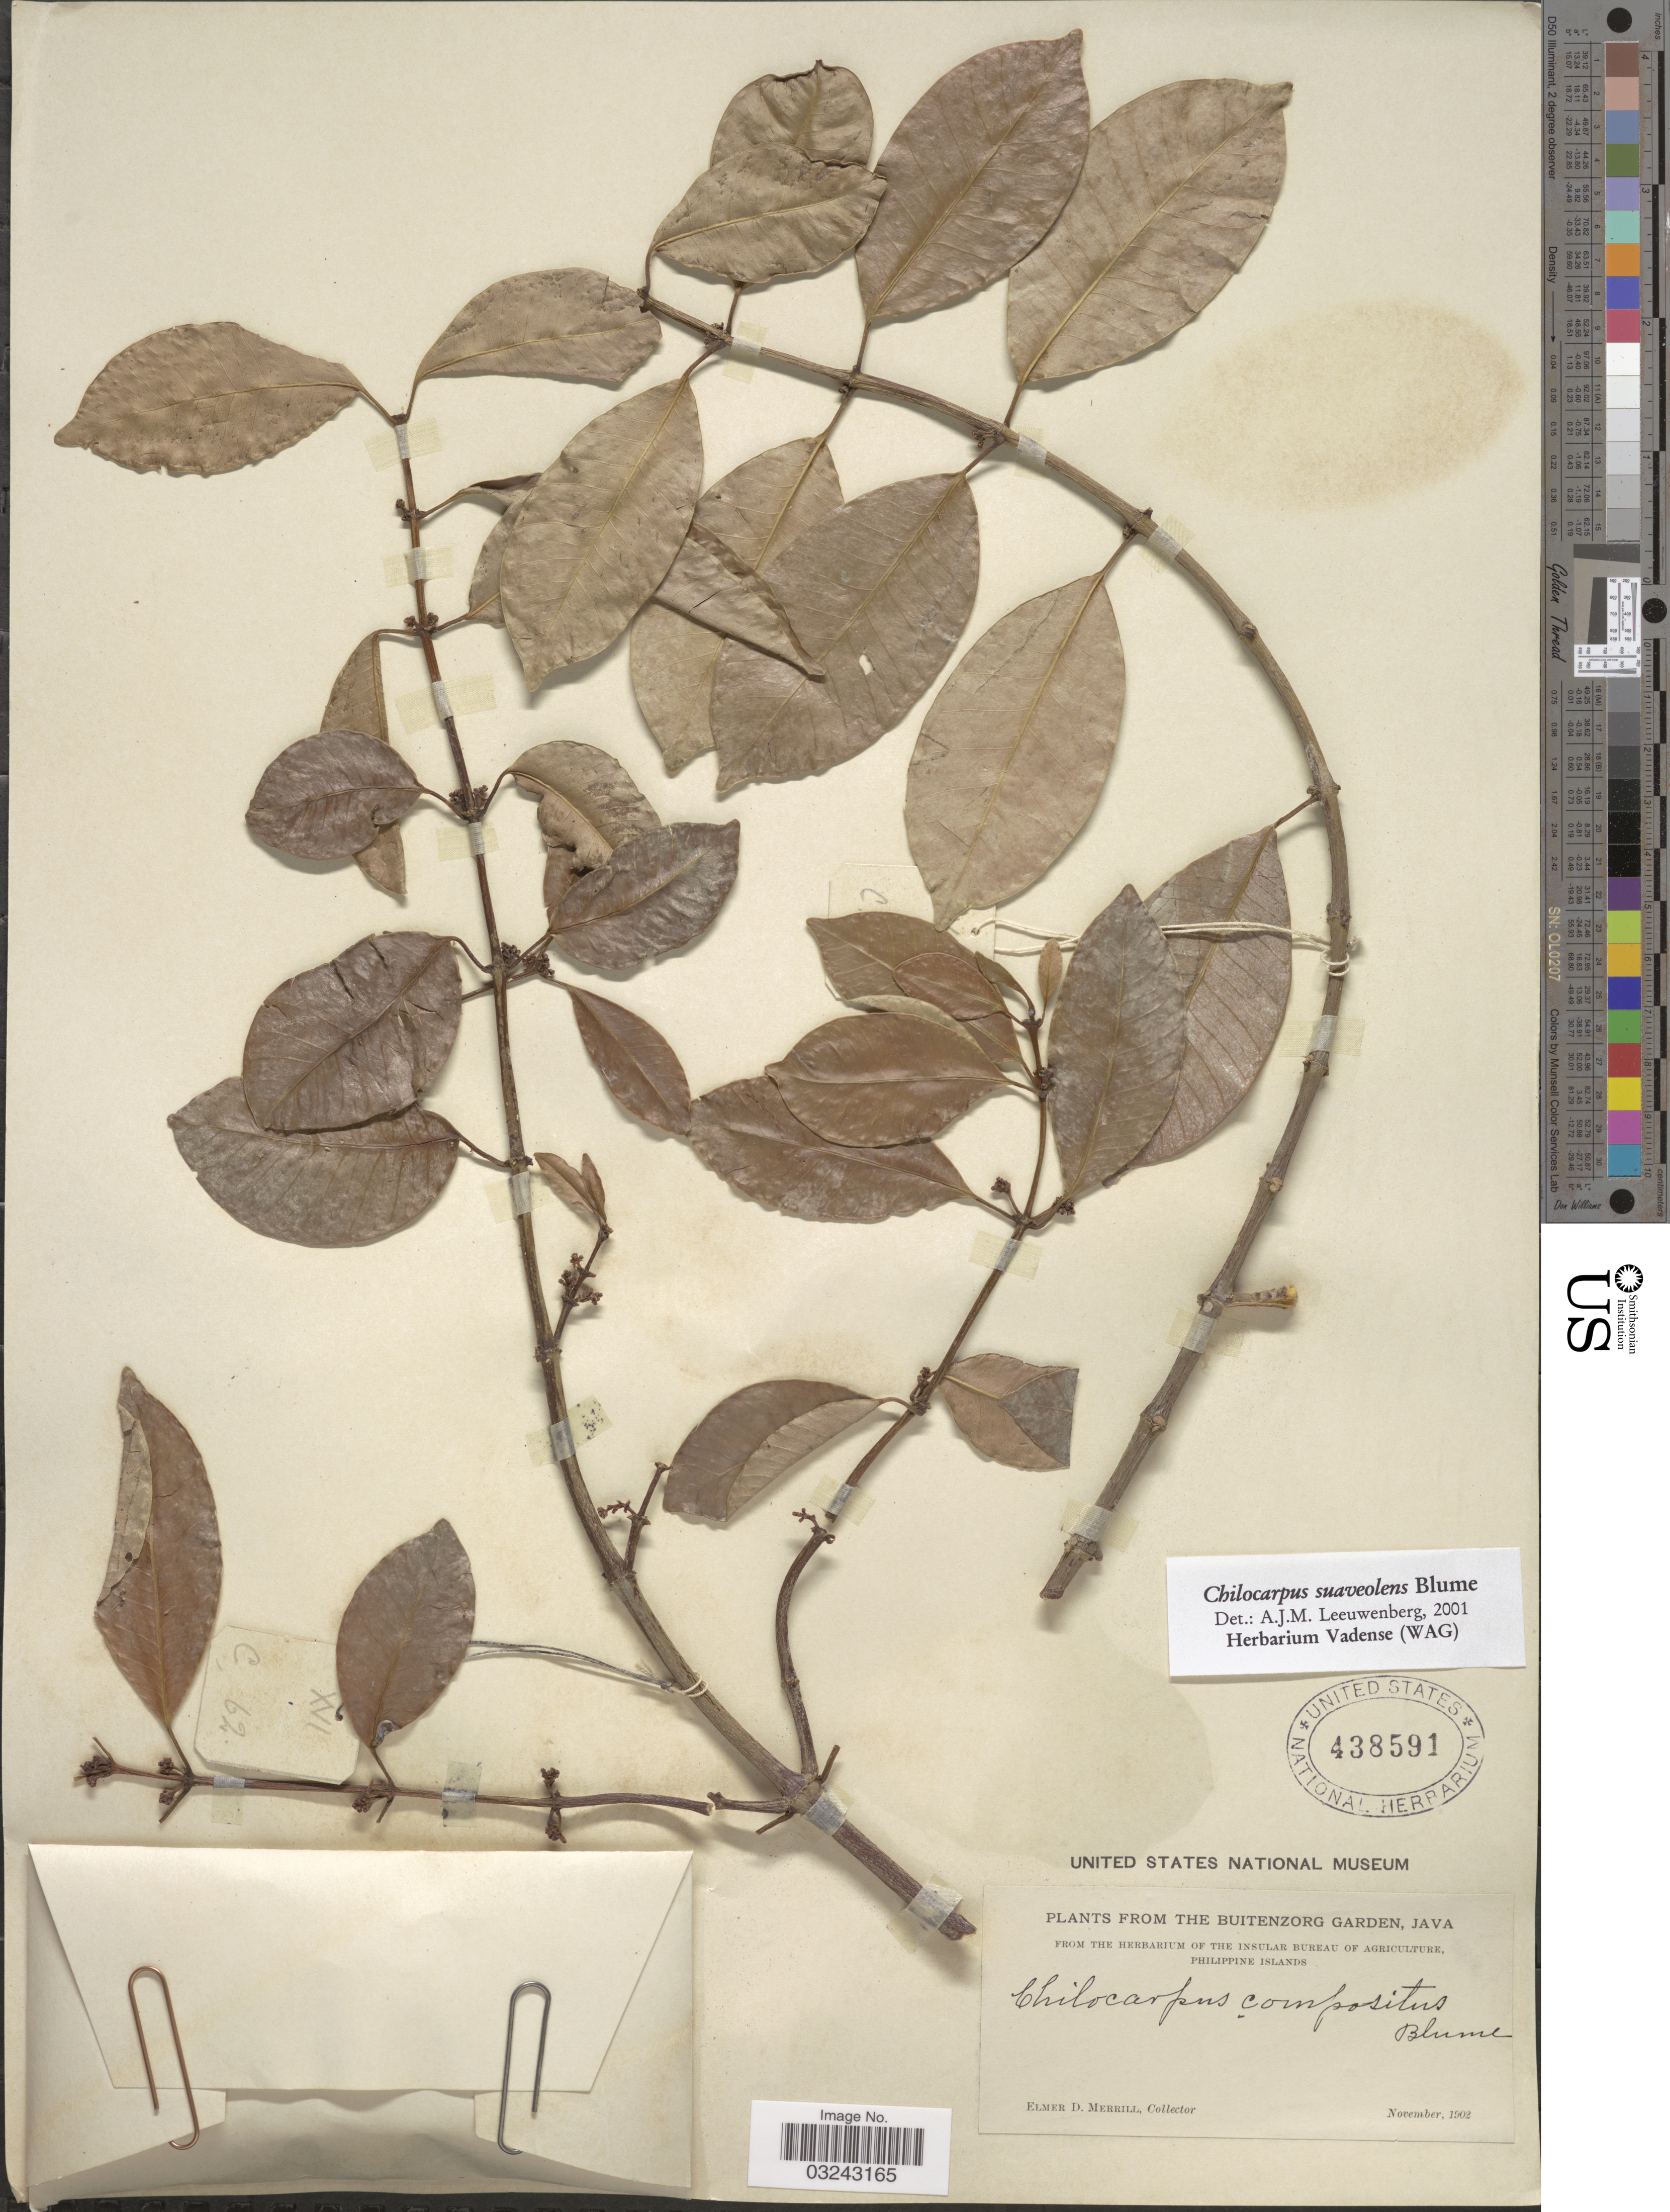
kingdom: Plantae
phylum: Tracheophyta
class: Magnoliopsida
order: Gentianales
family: Apocynaceae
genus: Chilocarpus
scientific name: Chilocarpus suaveolens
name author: Blume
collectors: E. D. Merrill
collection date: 1902-11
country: Indonesia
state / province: Java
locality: The Buitenzorg Garden.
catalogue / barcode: US 438591